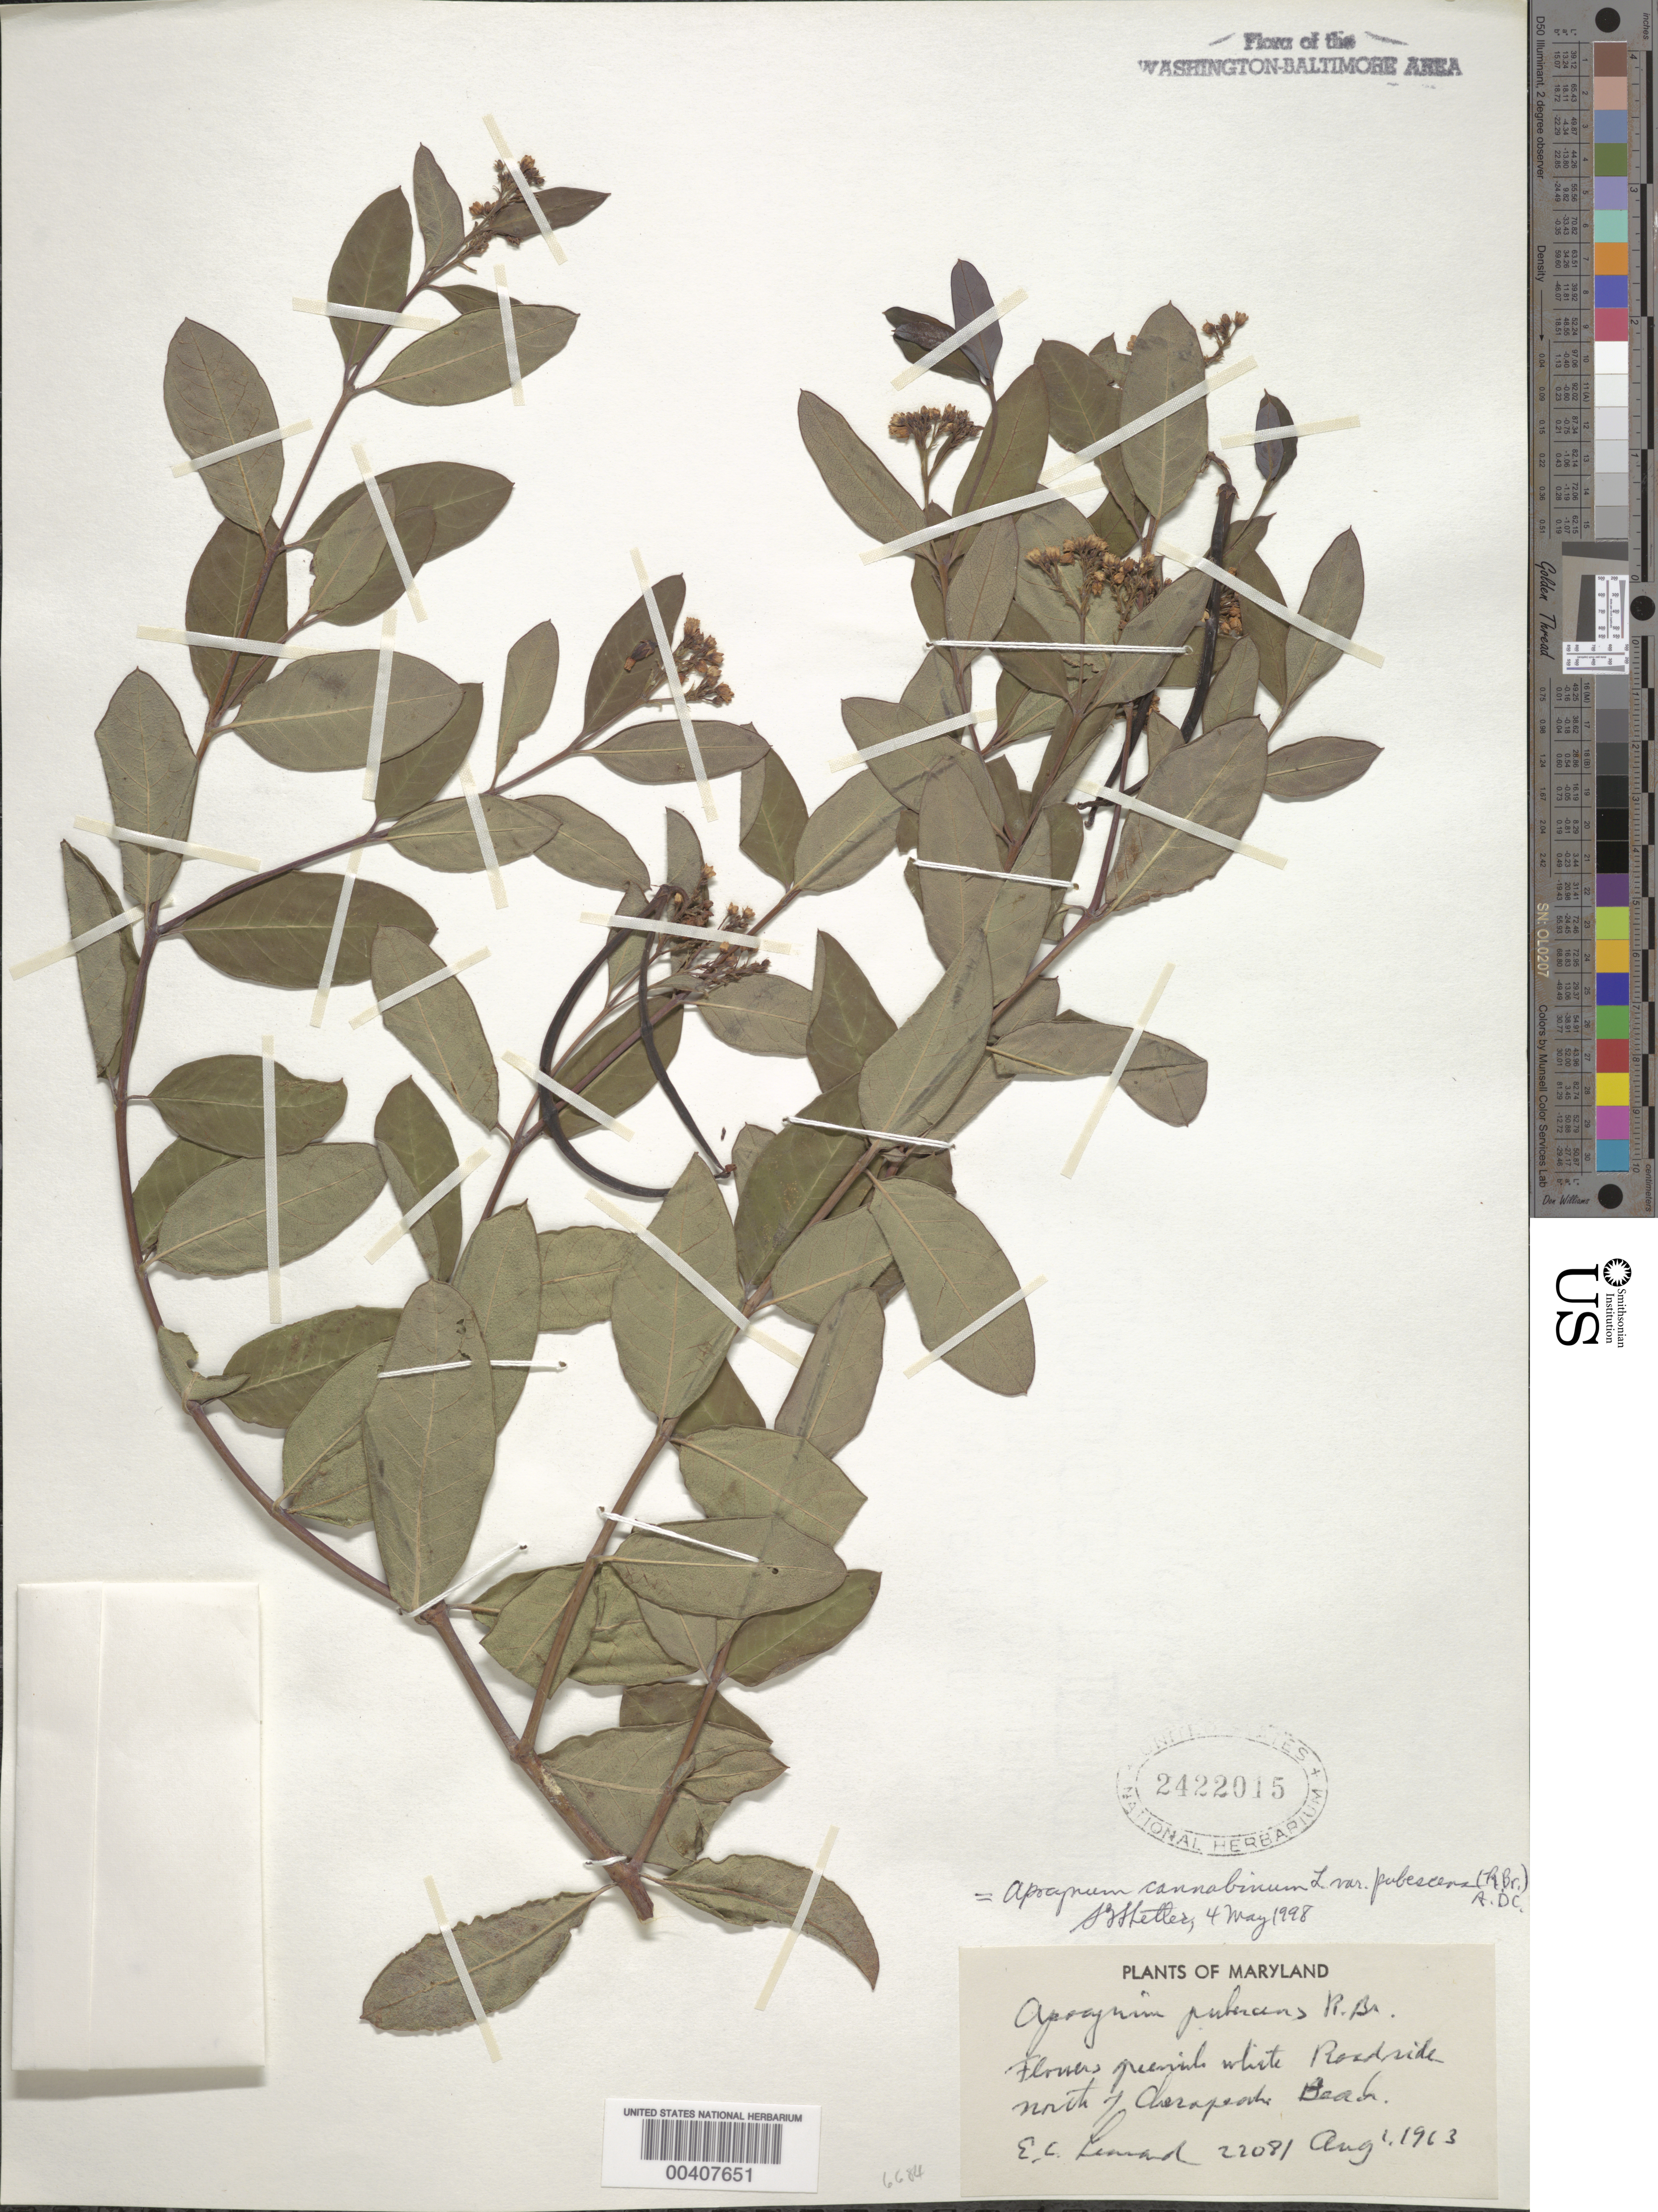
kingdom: Plantae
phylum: Tracheophyta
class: Magnoliopsida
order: Gentianales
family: Apocynaceae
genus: Apocynum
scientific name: Apocynum cannabinum var. pubescens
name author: (Mitch. ex R. Br.) A. DC.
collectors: E. C. Leonard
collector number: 22081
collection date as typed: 01 Aug 1963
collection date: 1963-08-01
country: United States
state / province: Maryland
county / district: Calvert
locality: North of Chesapeake Beach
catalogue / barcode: US 2422015